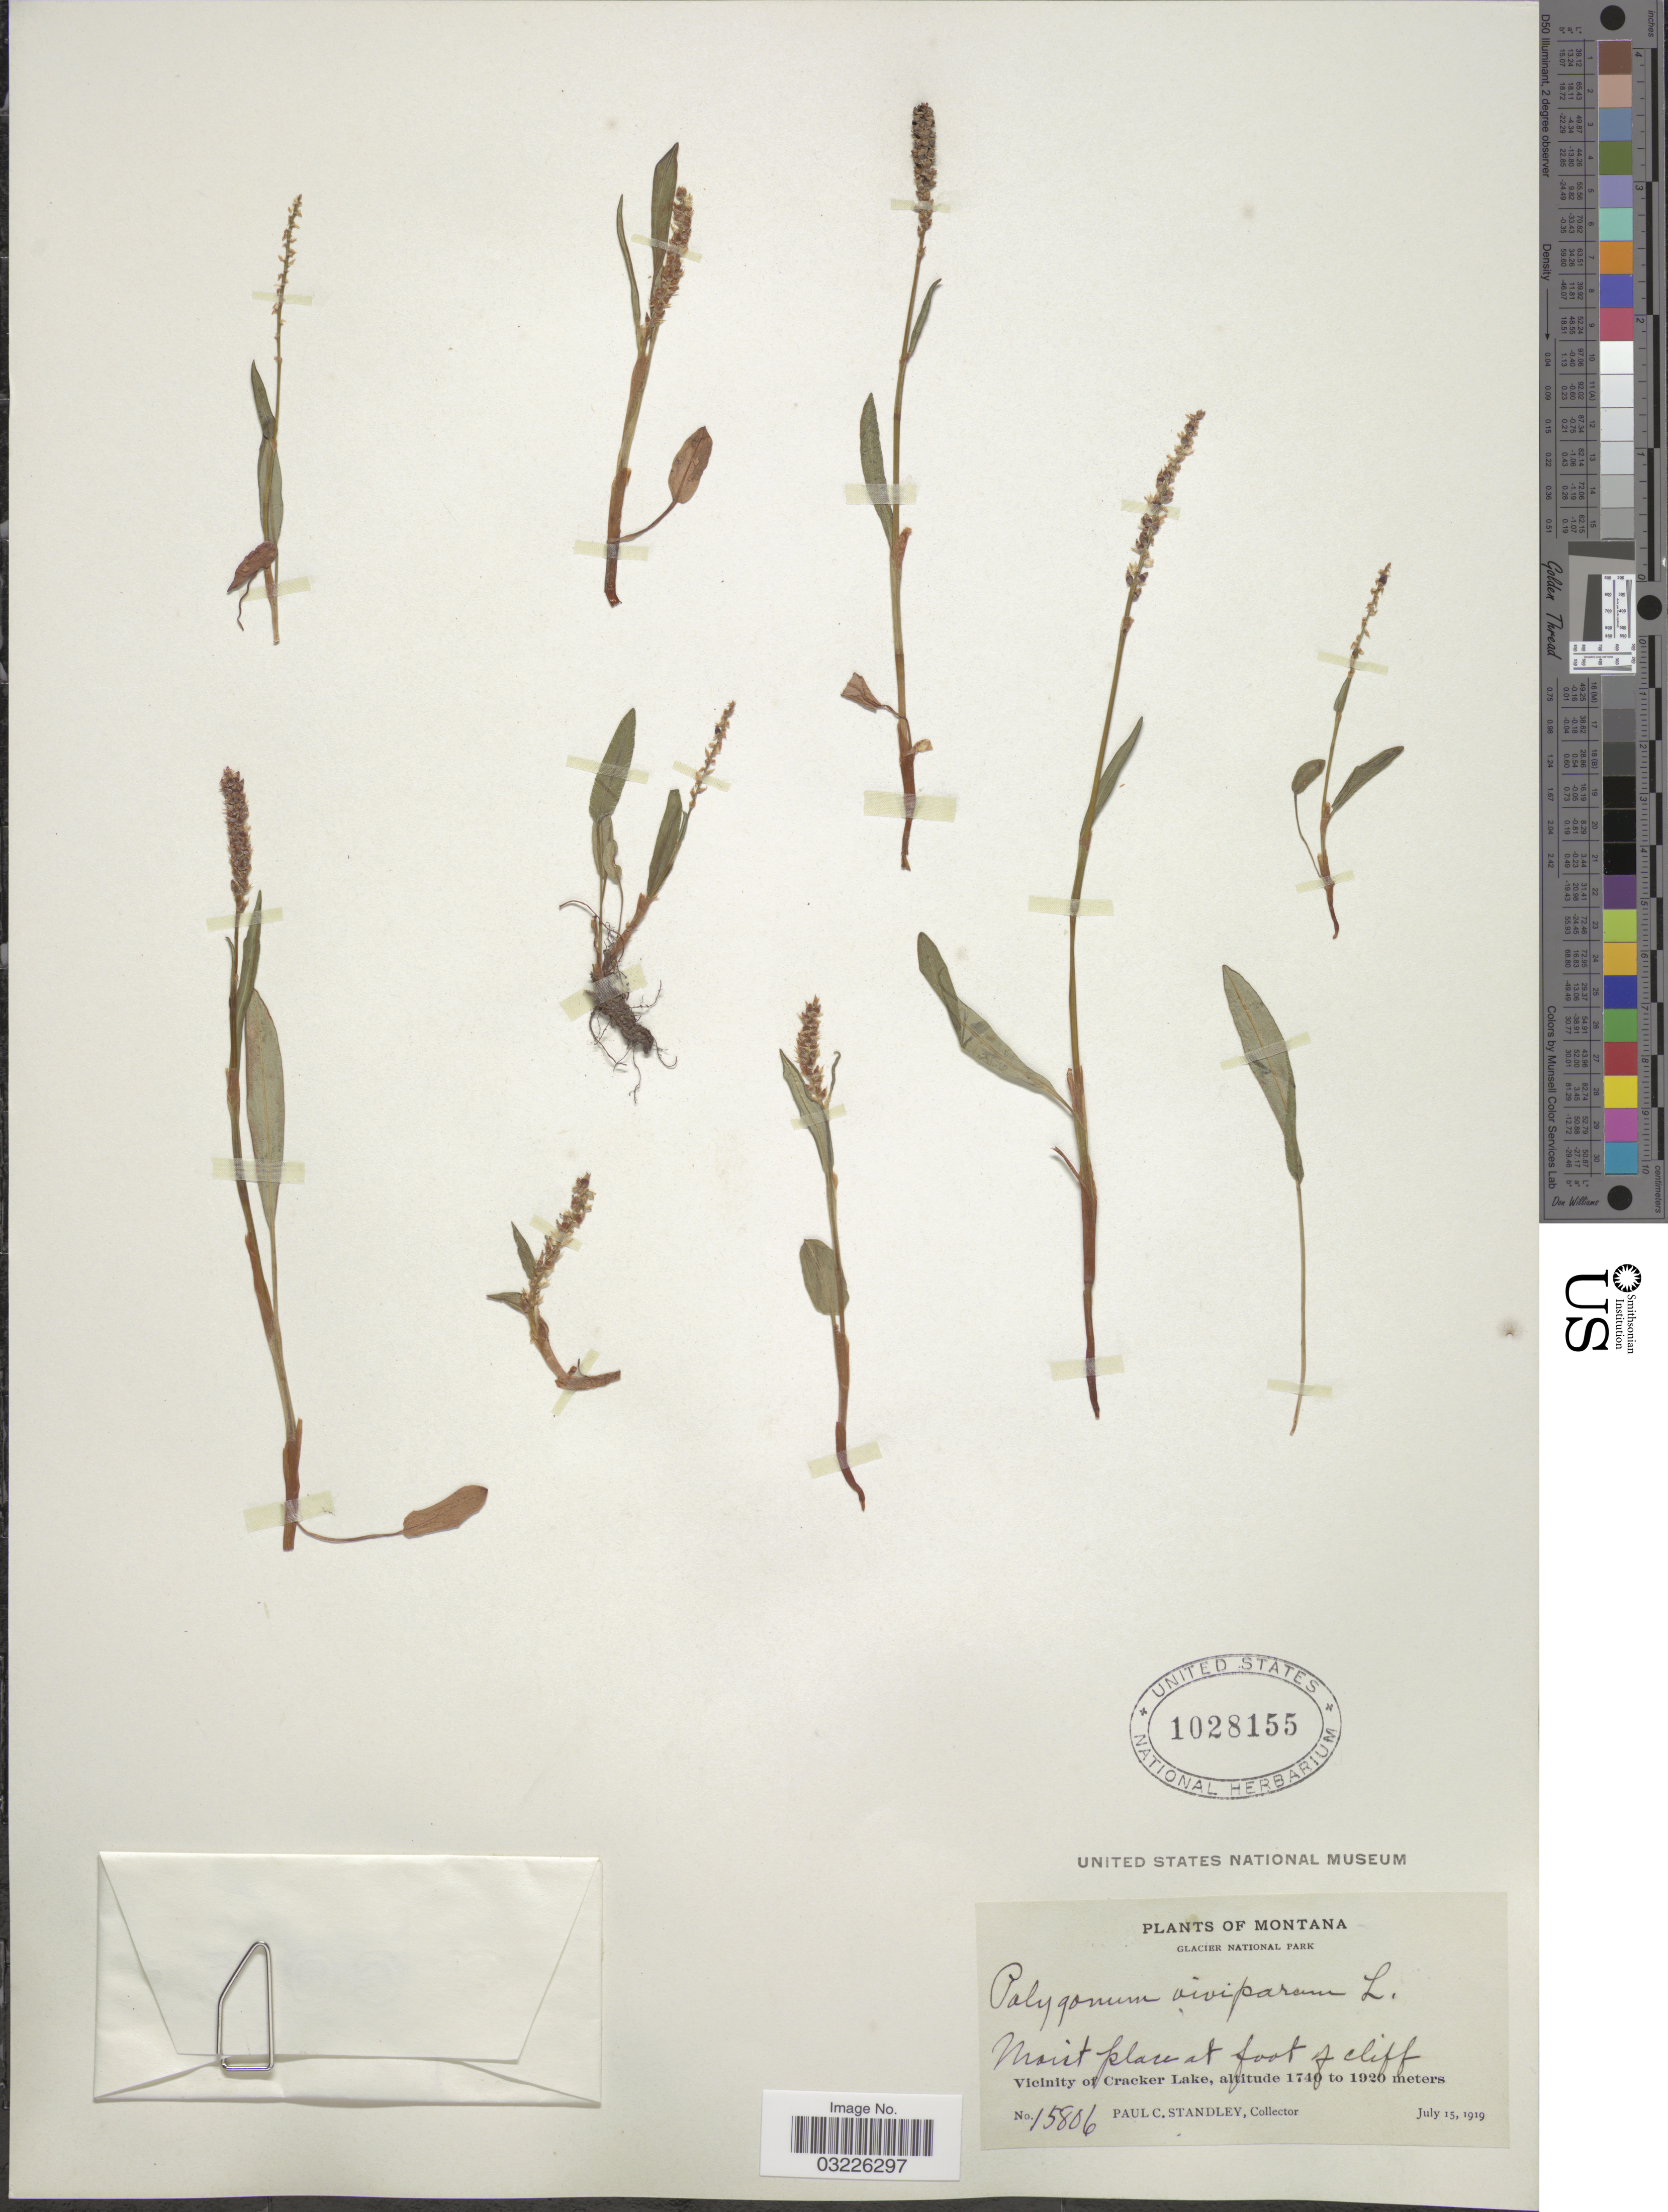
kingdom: Plantae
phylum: Tracheophyta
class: Magnoliopsida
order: Caryophyllales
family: Polygonaceae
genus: Bistorta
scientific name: Bistorta vivipara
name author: (L.) Delarbre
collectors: P. C. Standley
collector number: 15806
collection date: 1919-07-15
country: United States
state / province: Montana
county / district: Glacier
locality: Glacier National Park, Vicinity of Cracker Lake.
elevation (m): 1740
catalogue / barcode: US 1028155